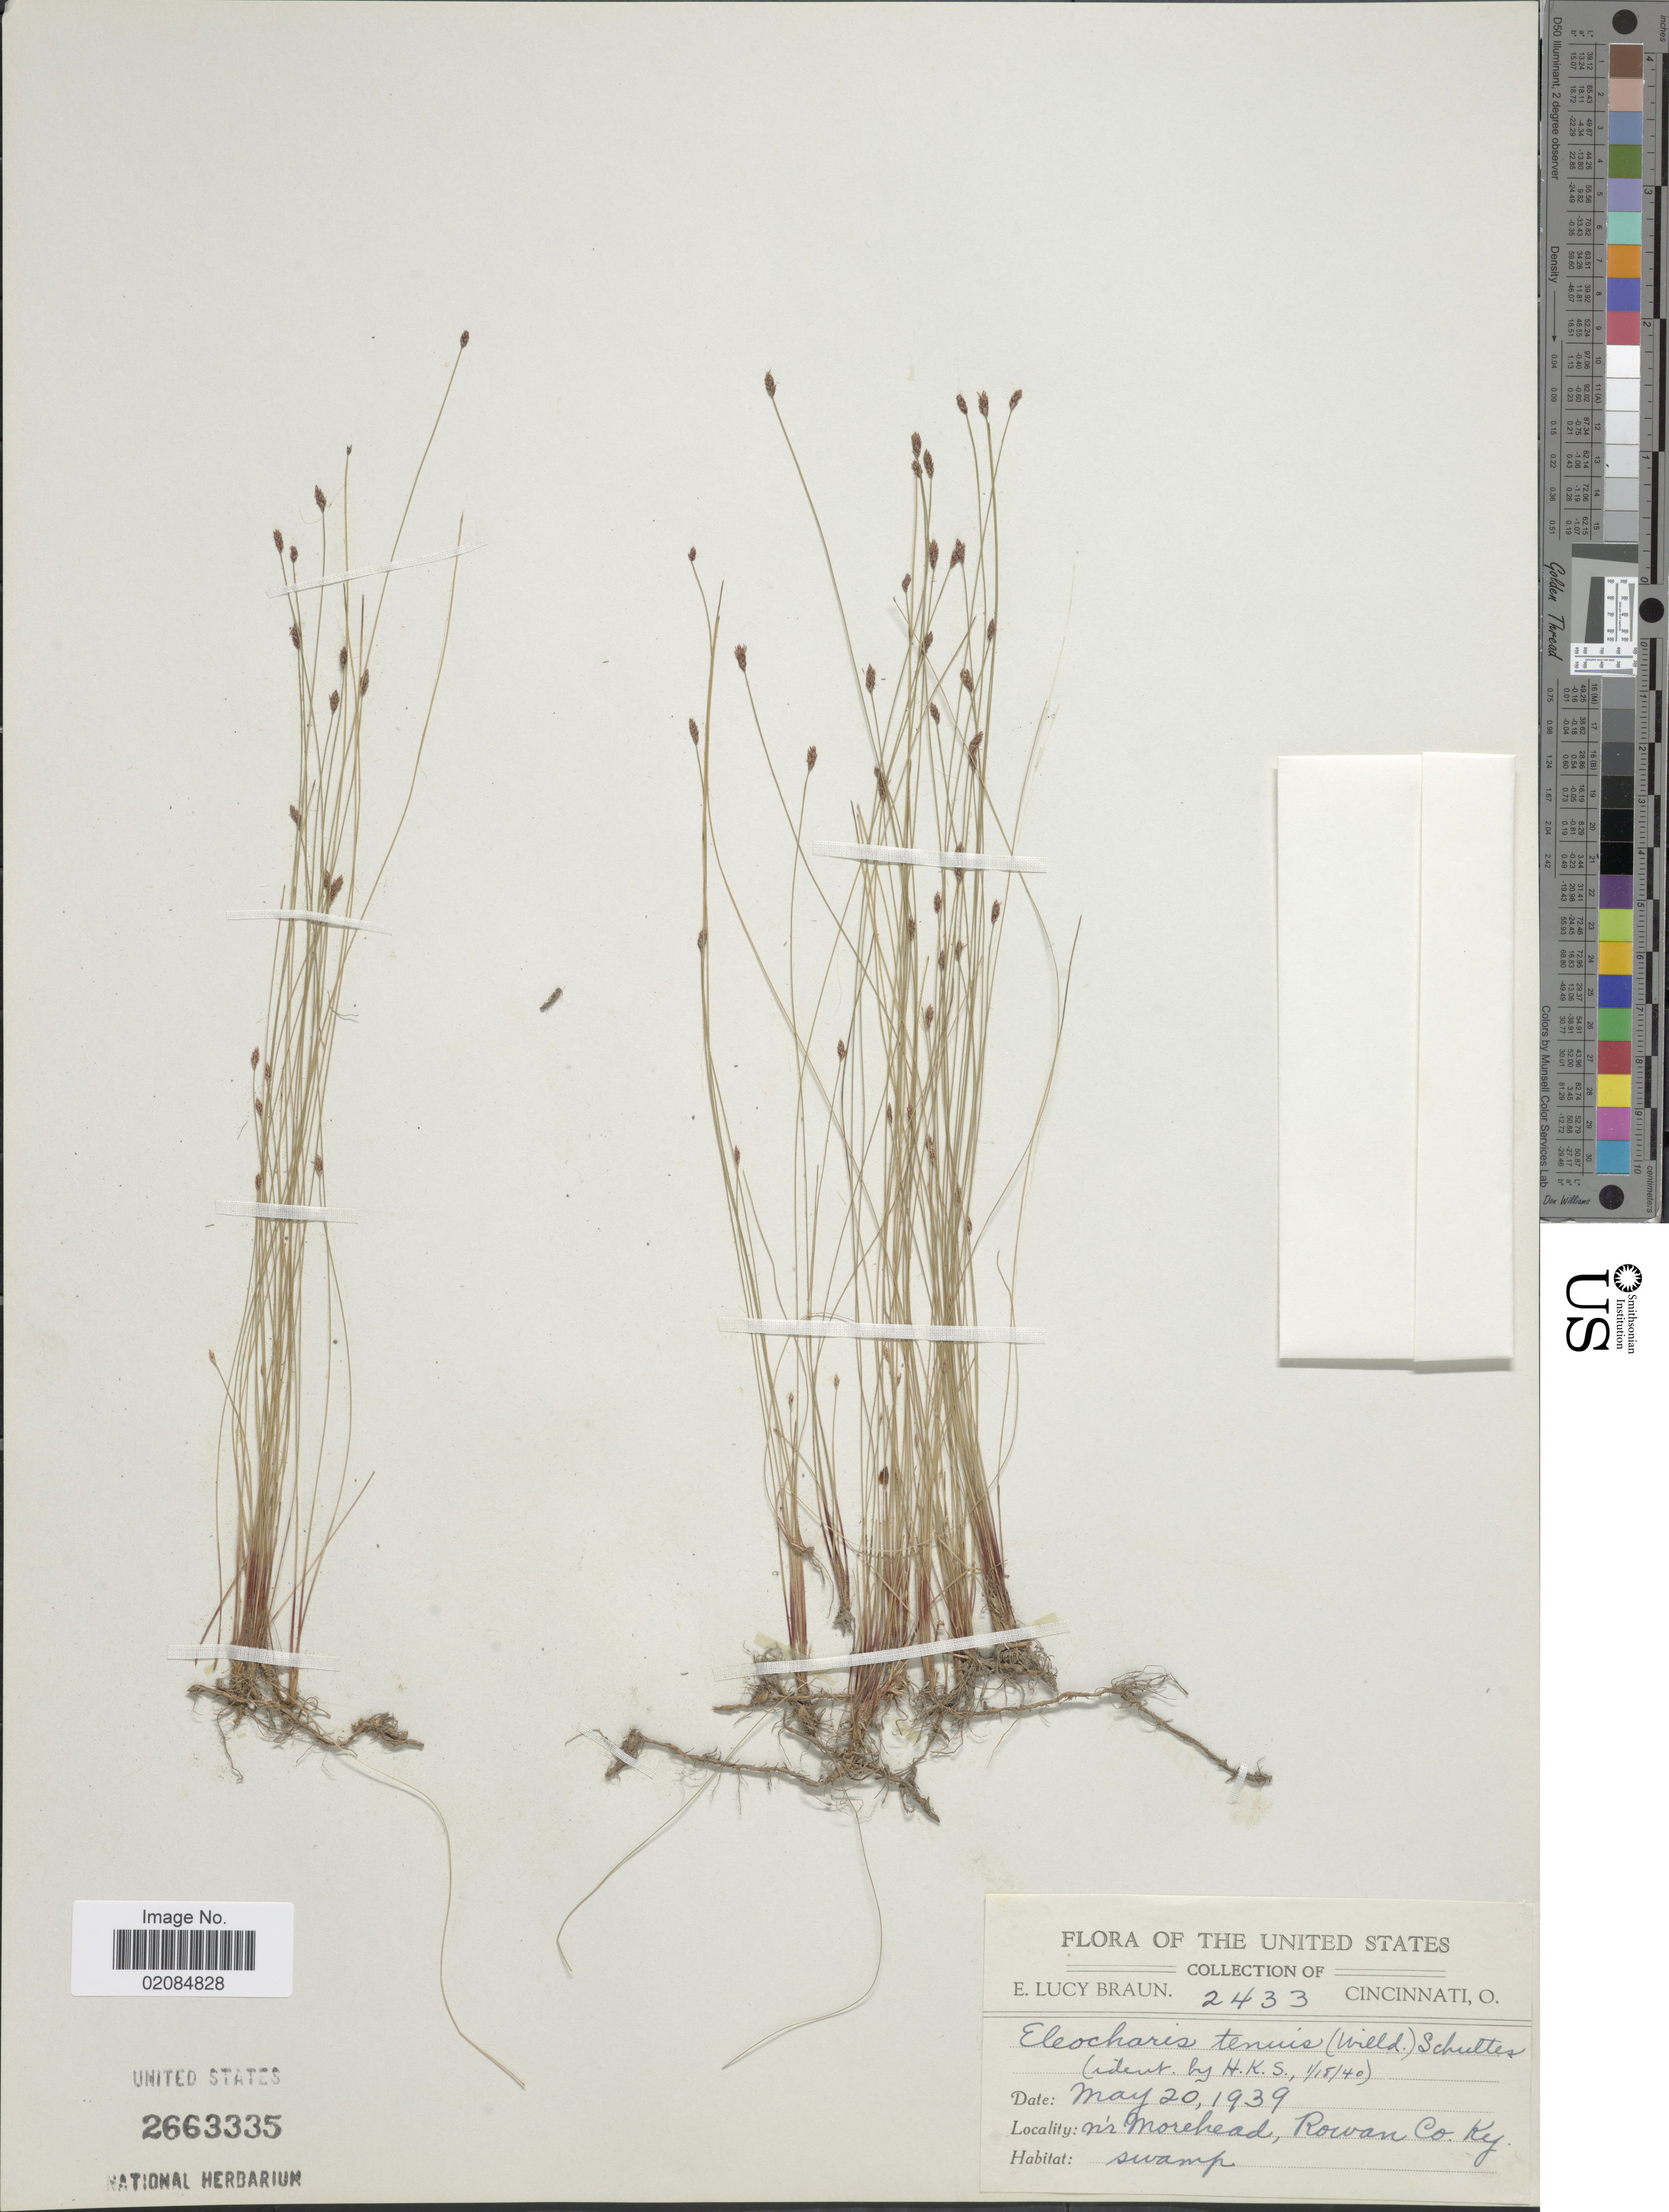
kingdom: Plantae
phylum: Tracheophyta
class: Liliopsida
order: Poales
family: Cyperaceae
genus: Eleocharis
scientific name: Eleocharis tenuis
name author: (Willd.) Schult.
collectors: E. L. Braun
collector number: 2433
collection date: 1939-05-20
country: United States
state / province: Kentucky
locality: Nr Morehead, Rowan Co. Ky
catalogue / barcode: US 2663335